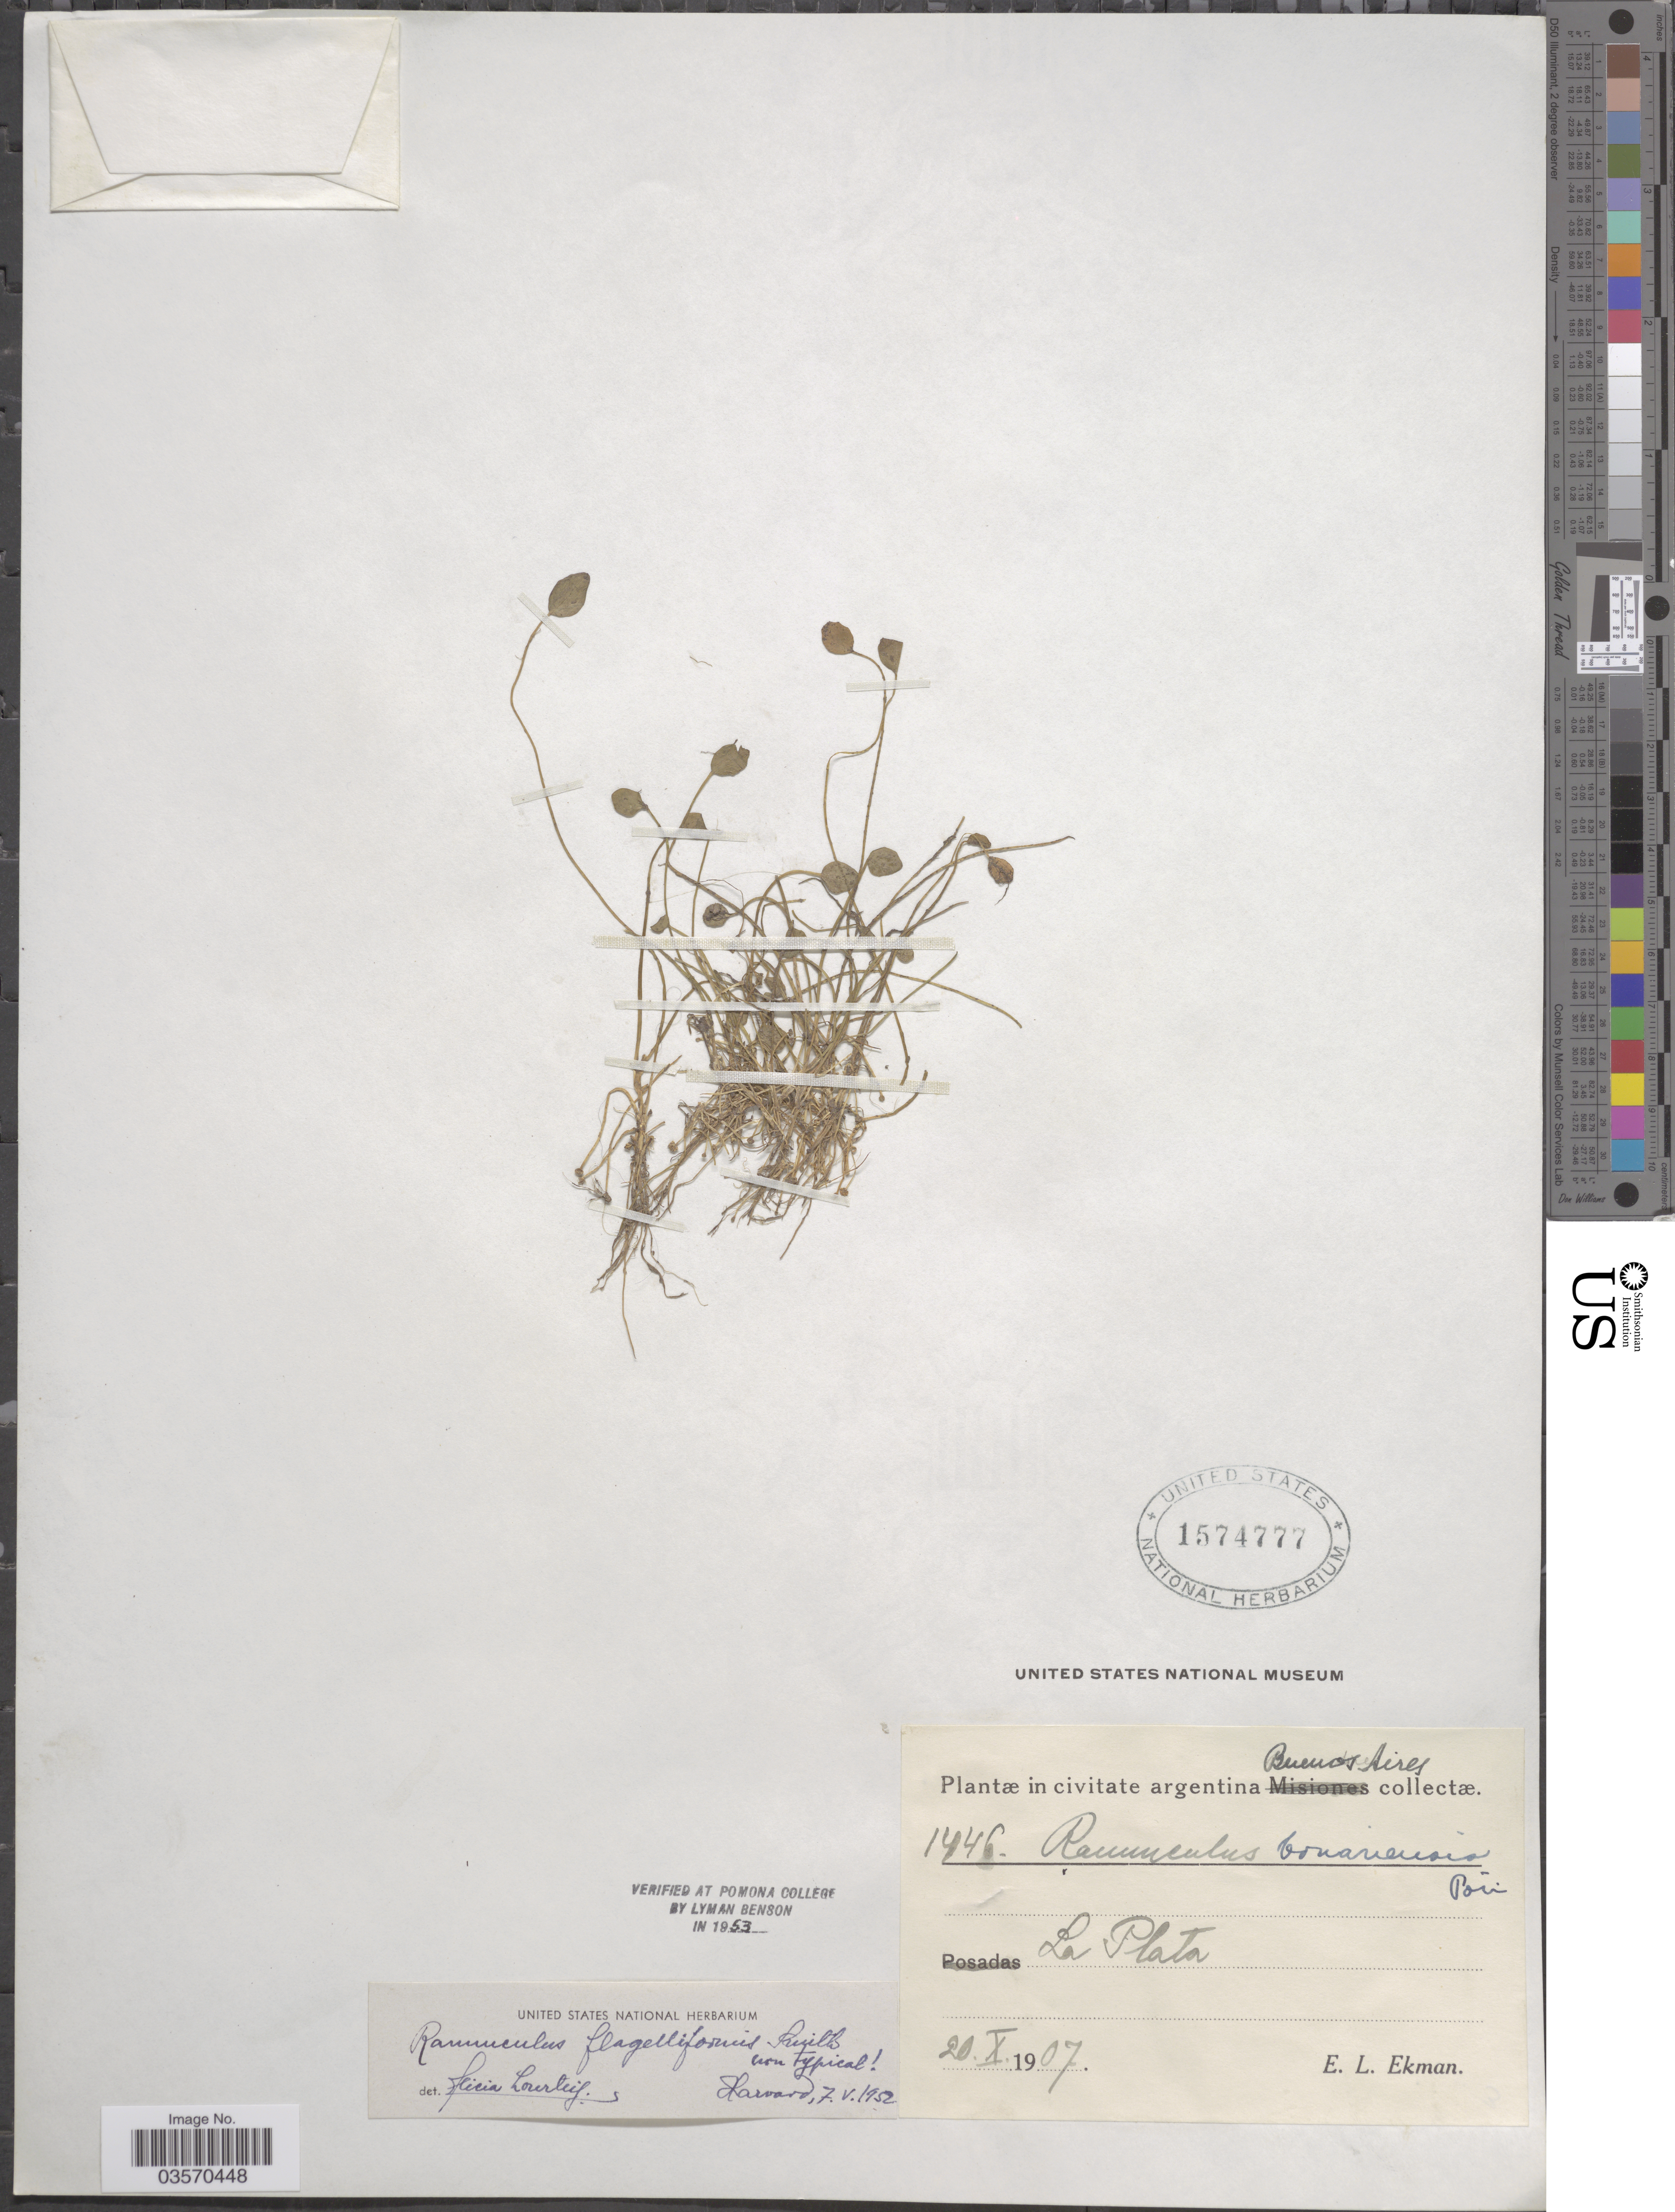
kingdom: Plantae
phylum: Tracheophyta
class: Magnoliopsida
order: Ranunculales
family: Ranunculaceae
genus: Ranunculus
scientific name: Ranunculus flagelliformis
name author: Sm.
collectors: E. L. Ekman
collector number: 1446*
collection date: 1907-10-20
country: Argentina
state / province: Buenos Aires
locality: La Plata.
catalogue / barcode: US 1574777